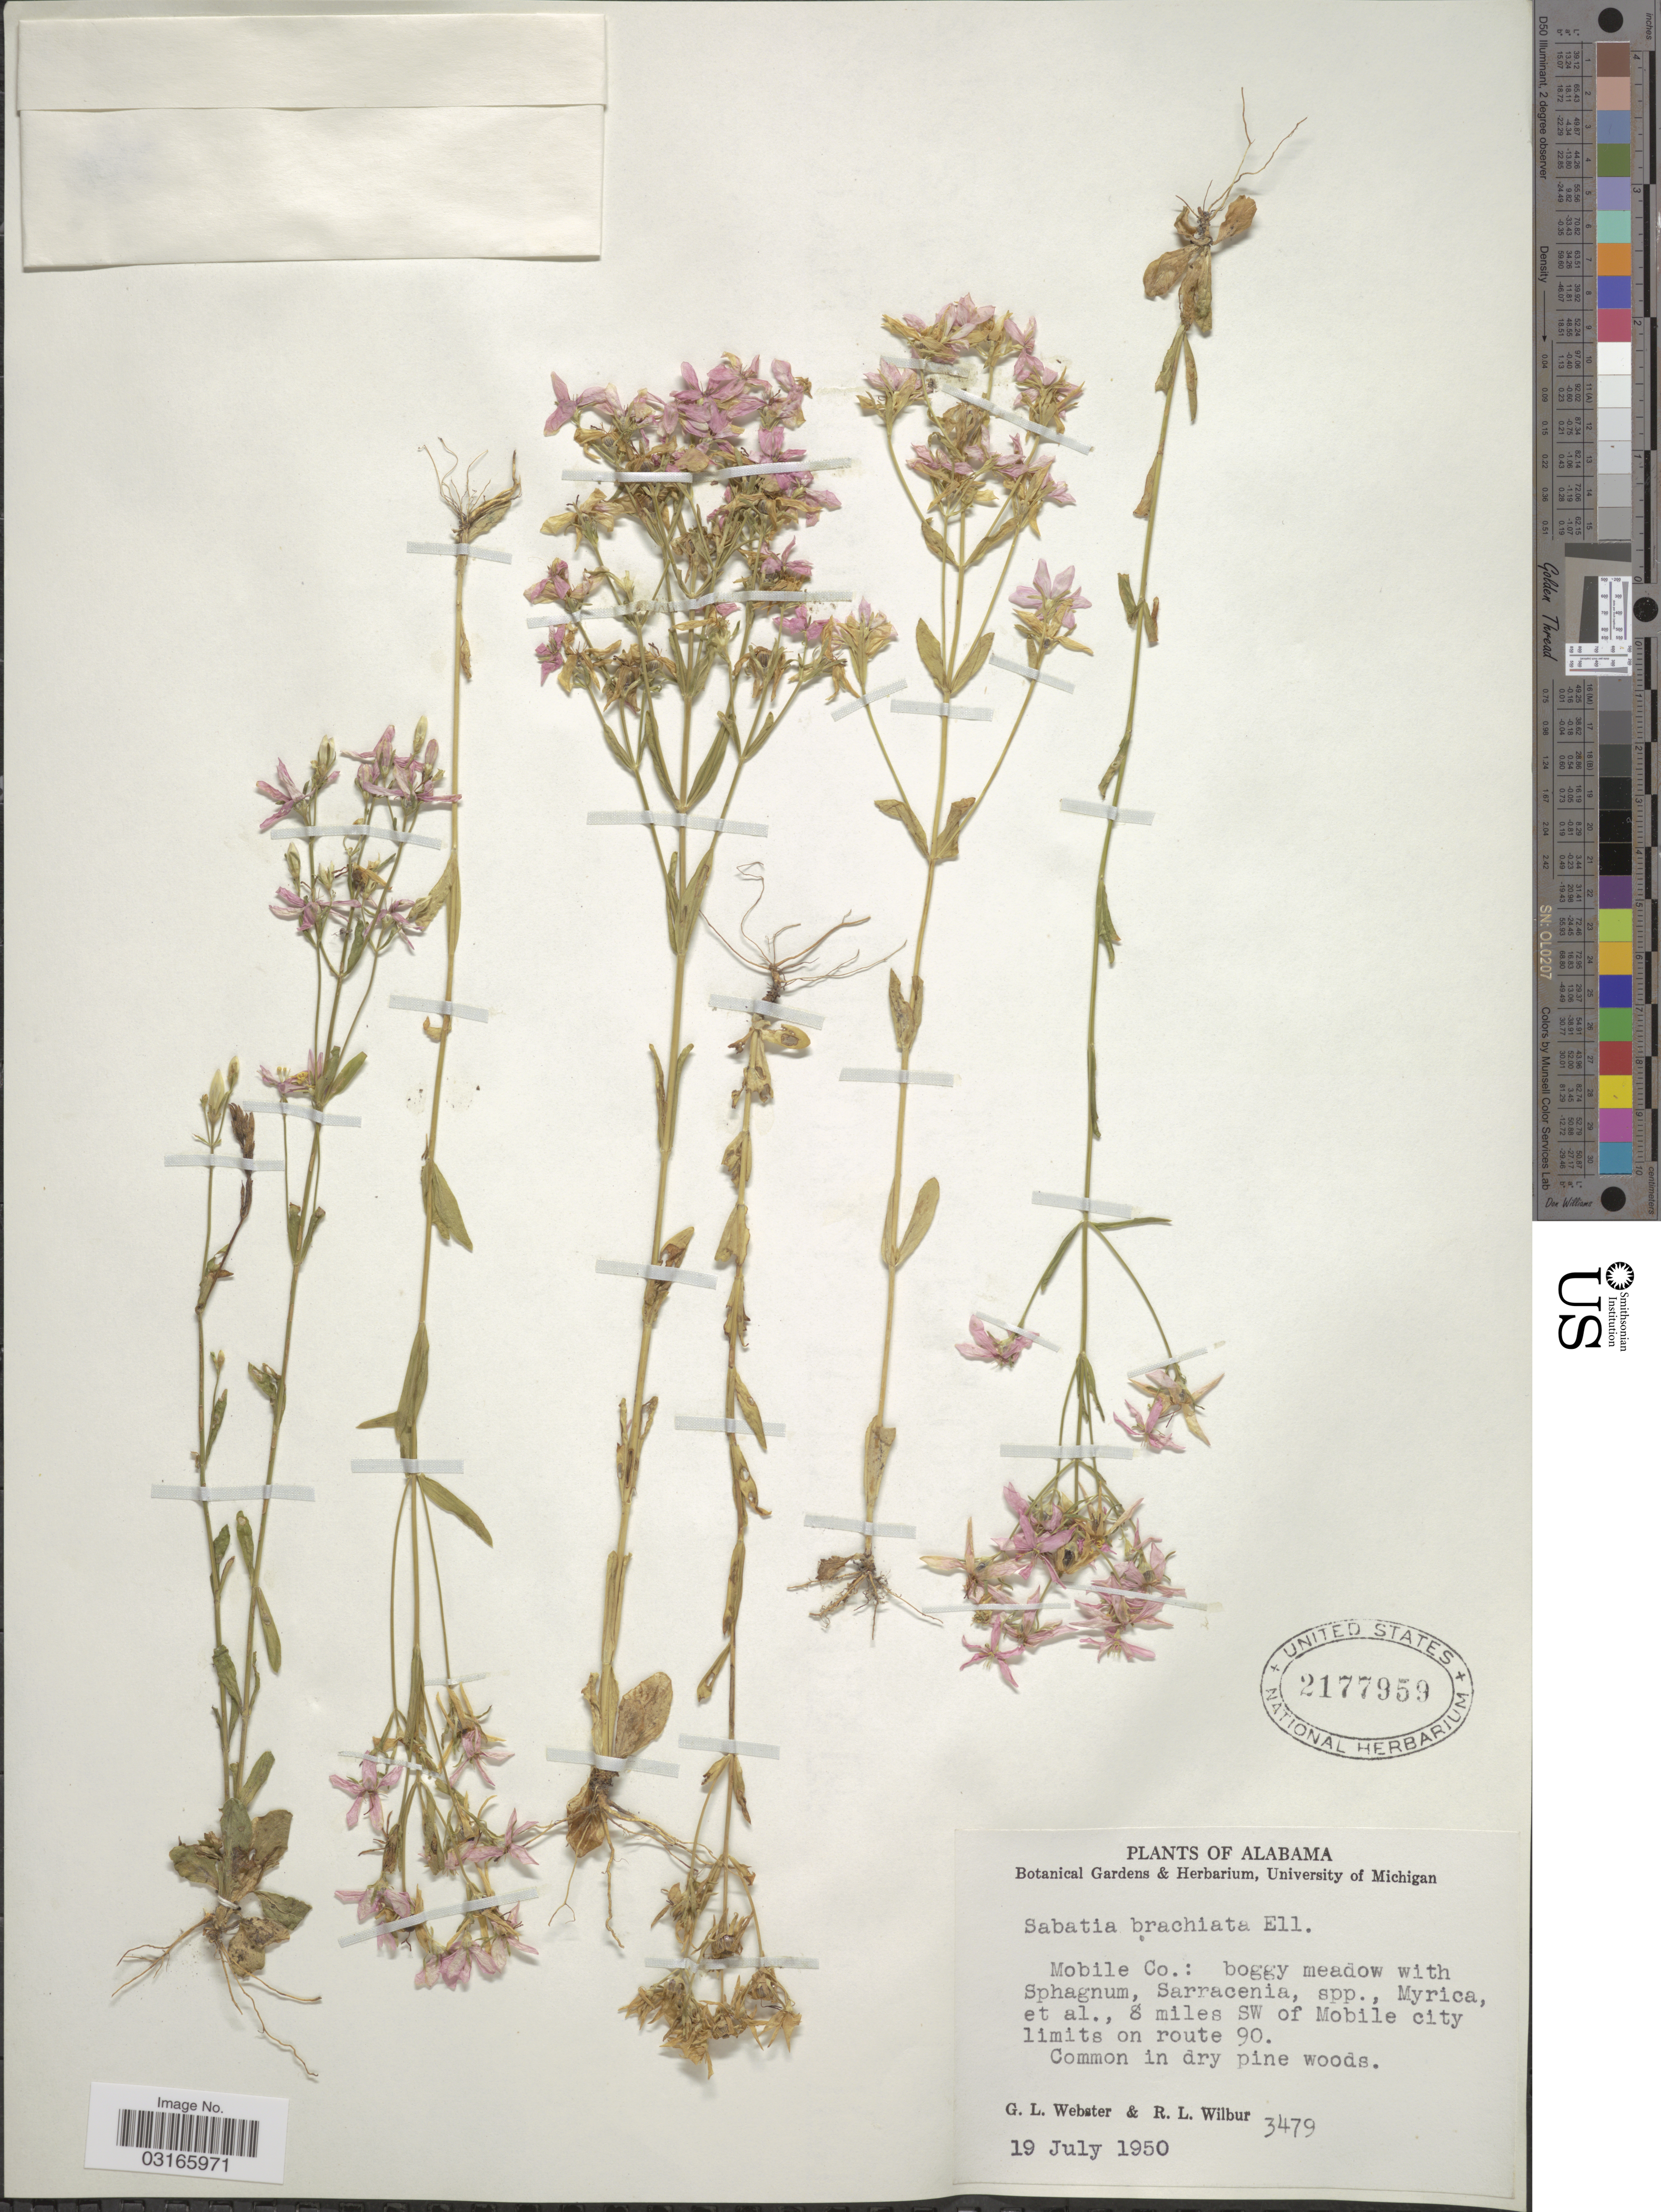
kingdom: Plantae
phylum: Tracheophyta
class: Magnoliopsida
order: Gentianales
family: Gentianaceae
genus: Sabatia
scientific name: Sabatia brachiata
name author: Elliott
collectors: G. L. Webster & R. L. Wilbur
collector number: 3479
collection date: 1950-07-19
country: United States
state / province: Alabama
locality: Mobile Co.: 8 miles SW of Mobile city limits on route 90.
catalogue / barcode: US 2177959